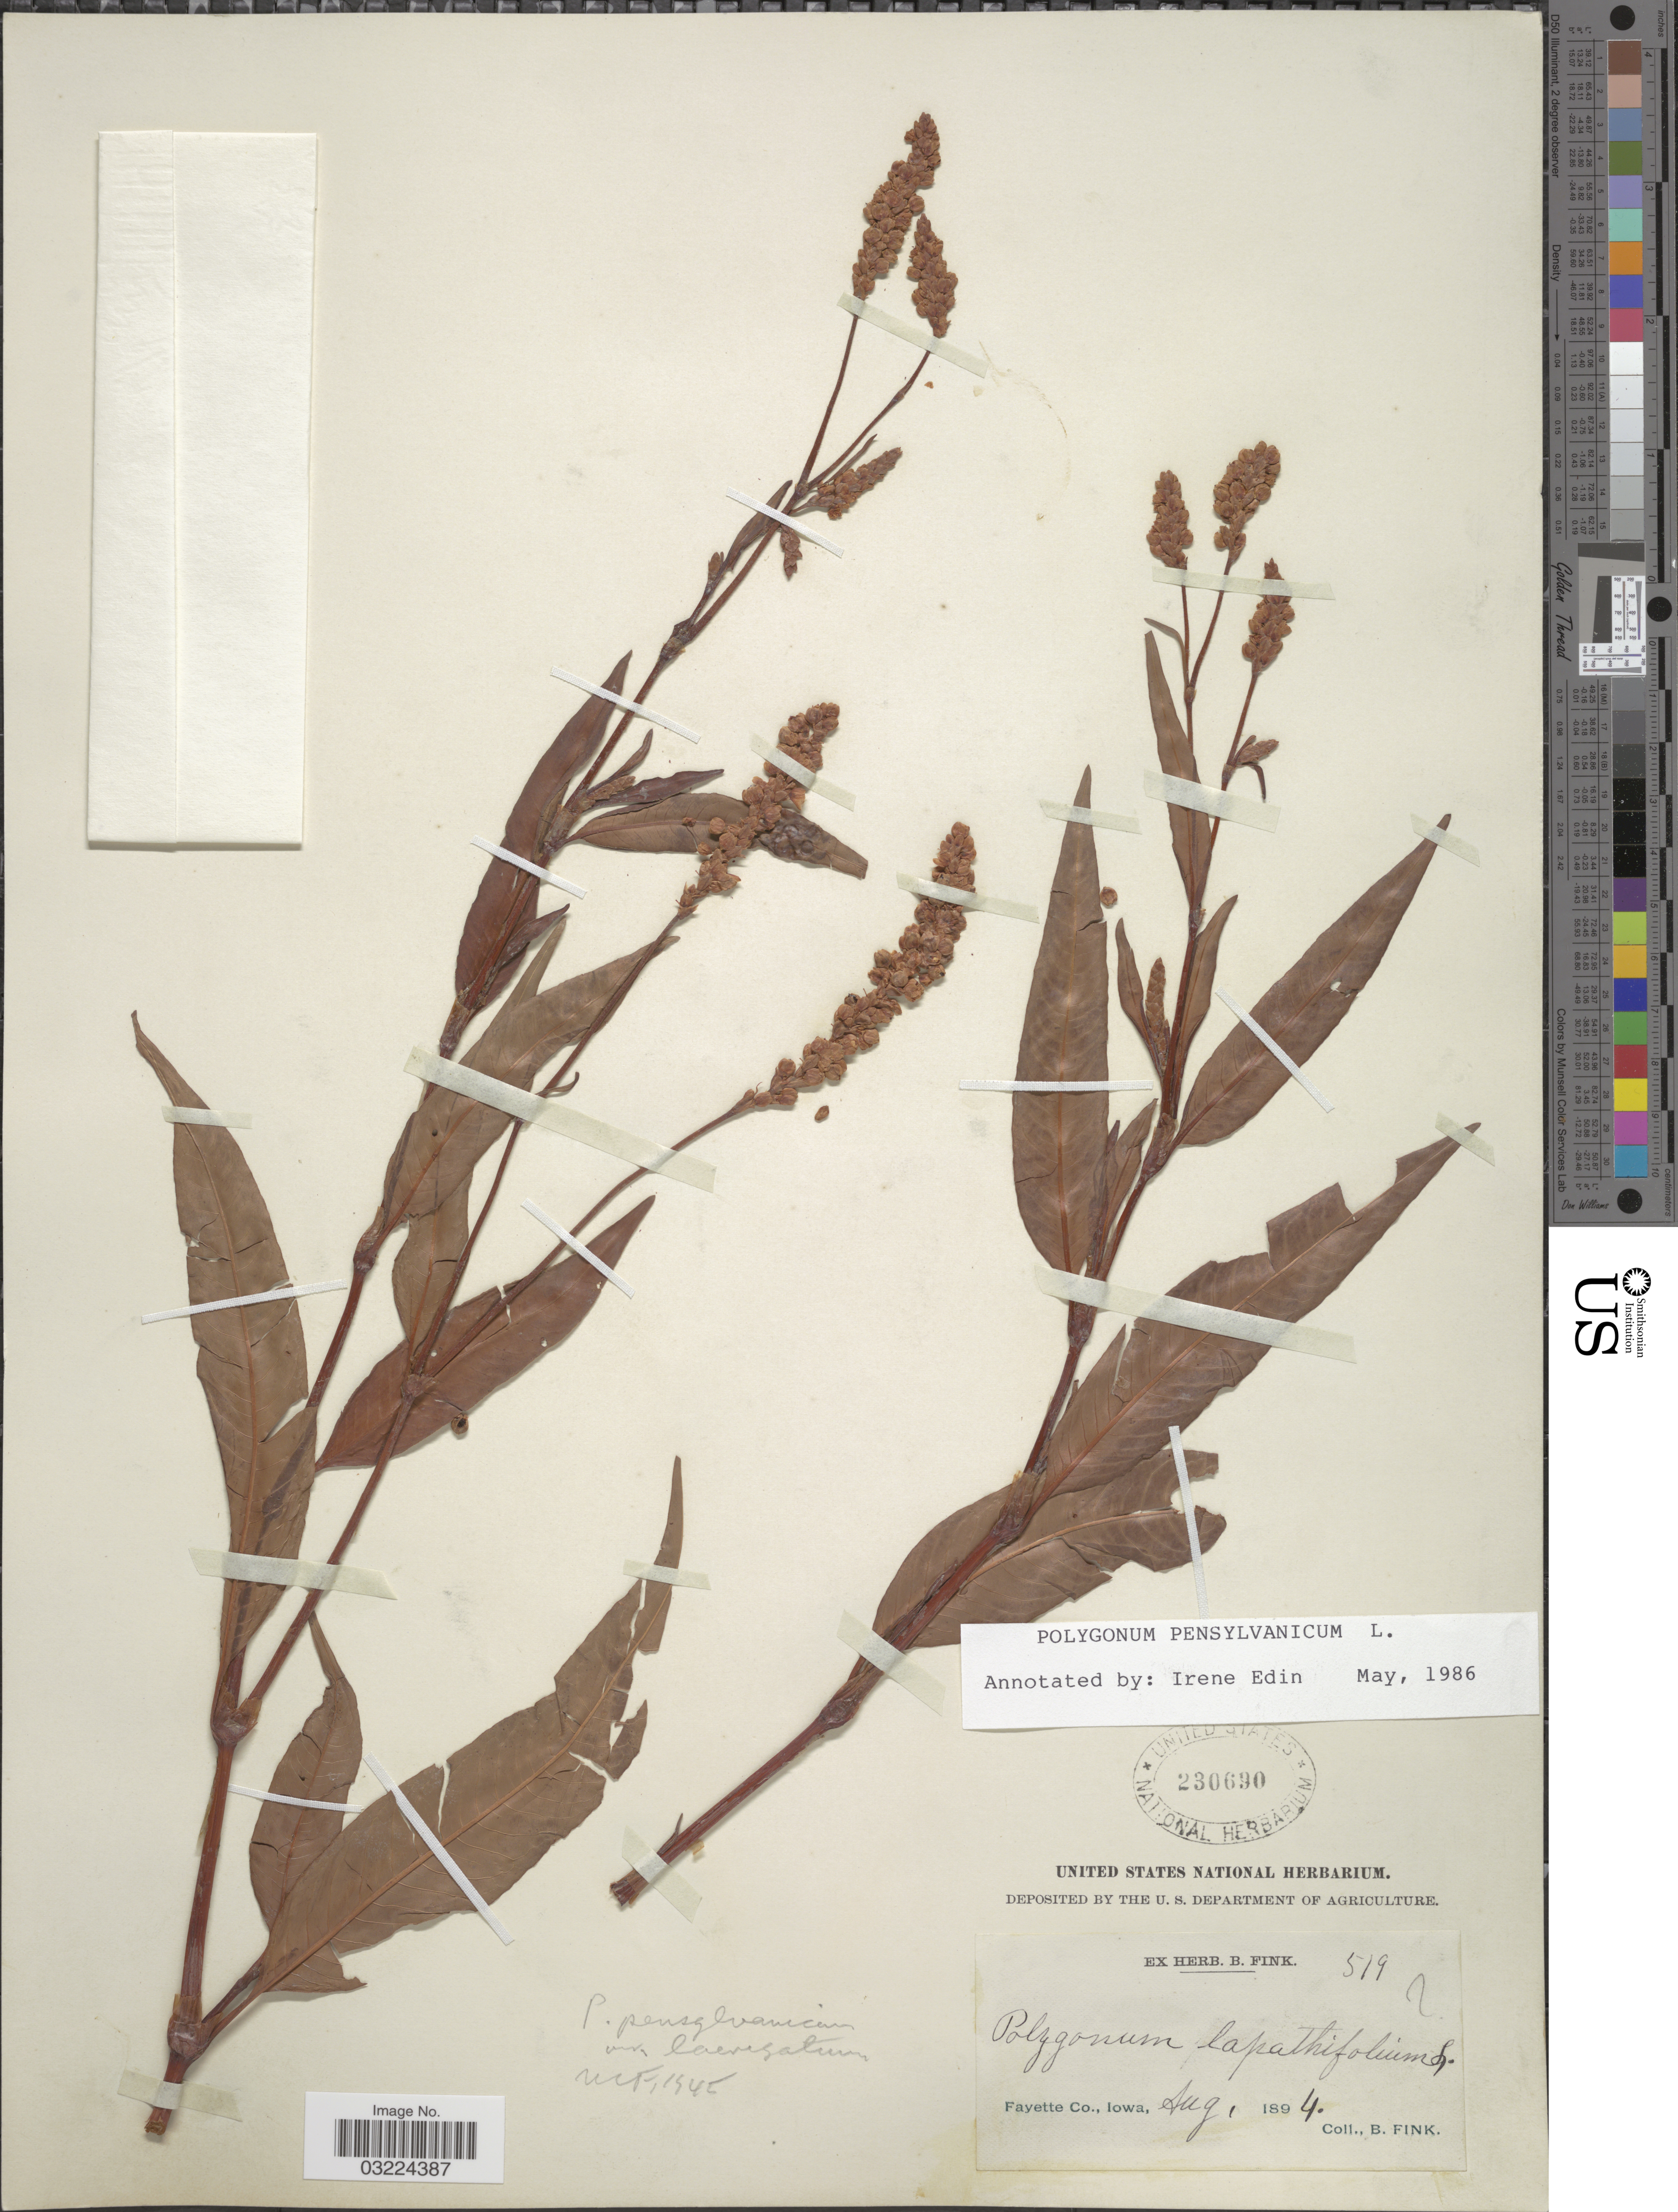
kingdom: Plantae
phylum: Tracheophyta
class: Magnoliopsida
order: Caryophyllales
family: Polygonaceae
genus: Persicaria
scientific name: Persicaria pensylvanica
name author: (L.) M. Gómez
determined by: Atha, D. E.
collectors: B. Fink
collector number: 519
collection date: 1894-08-01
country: United States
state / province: Iowa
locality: Fayette Co.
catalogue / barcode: US 230690